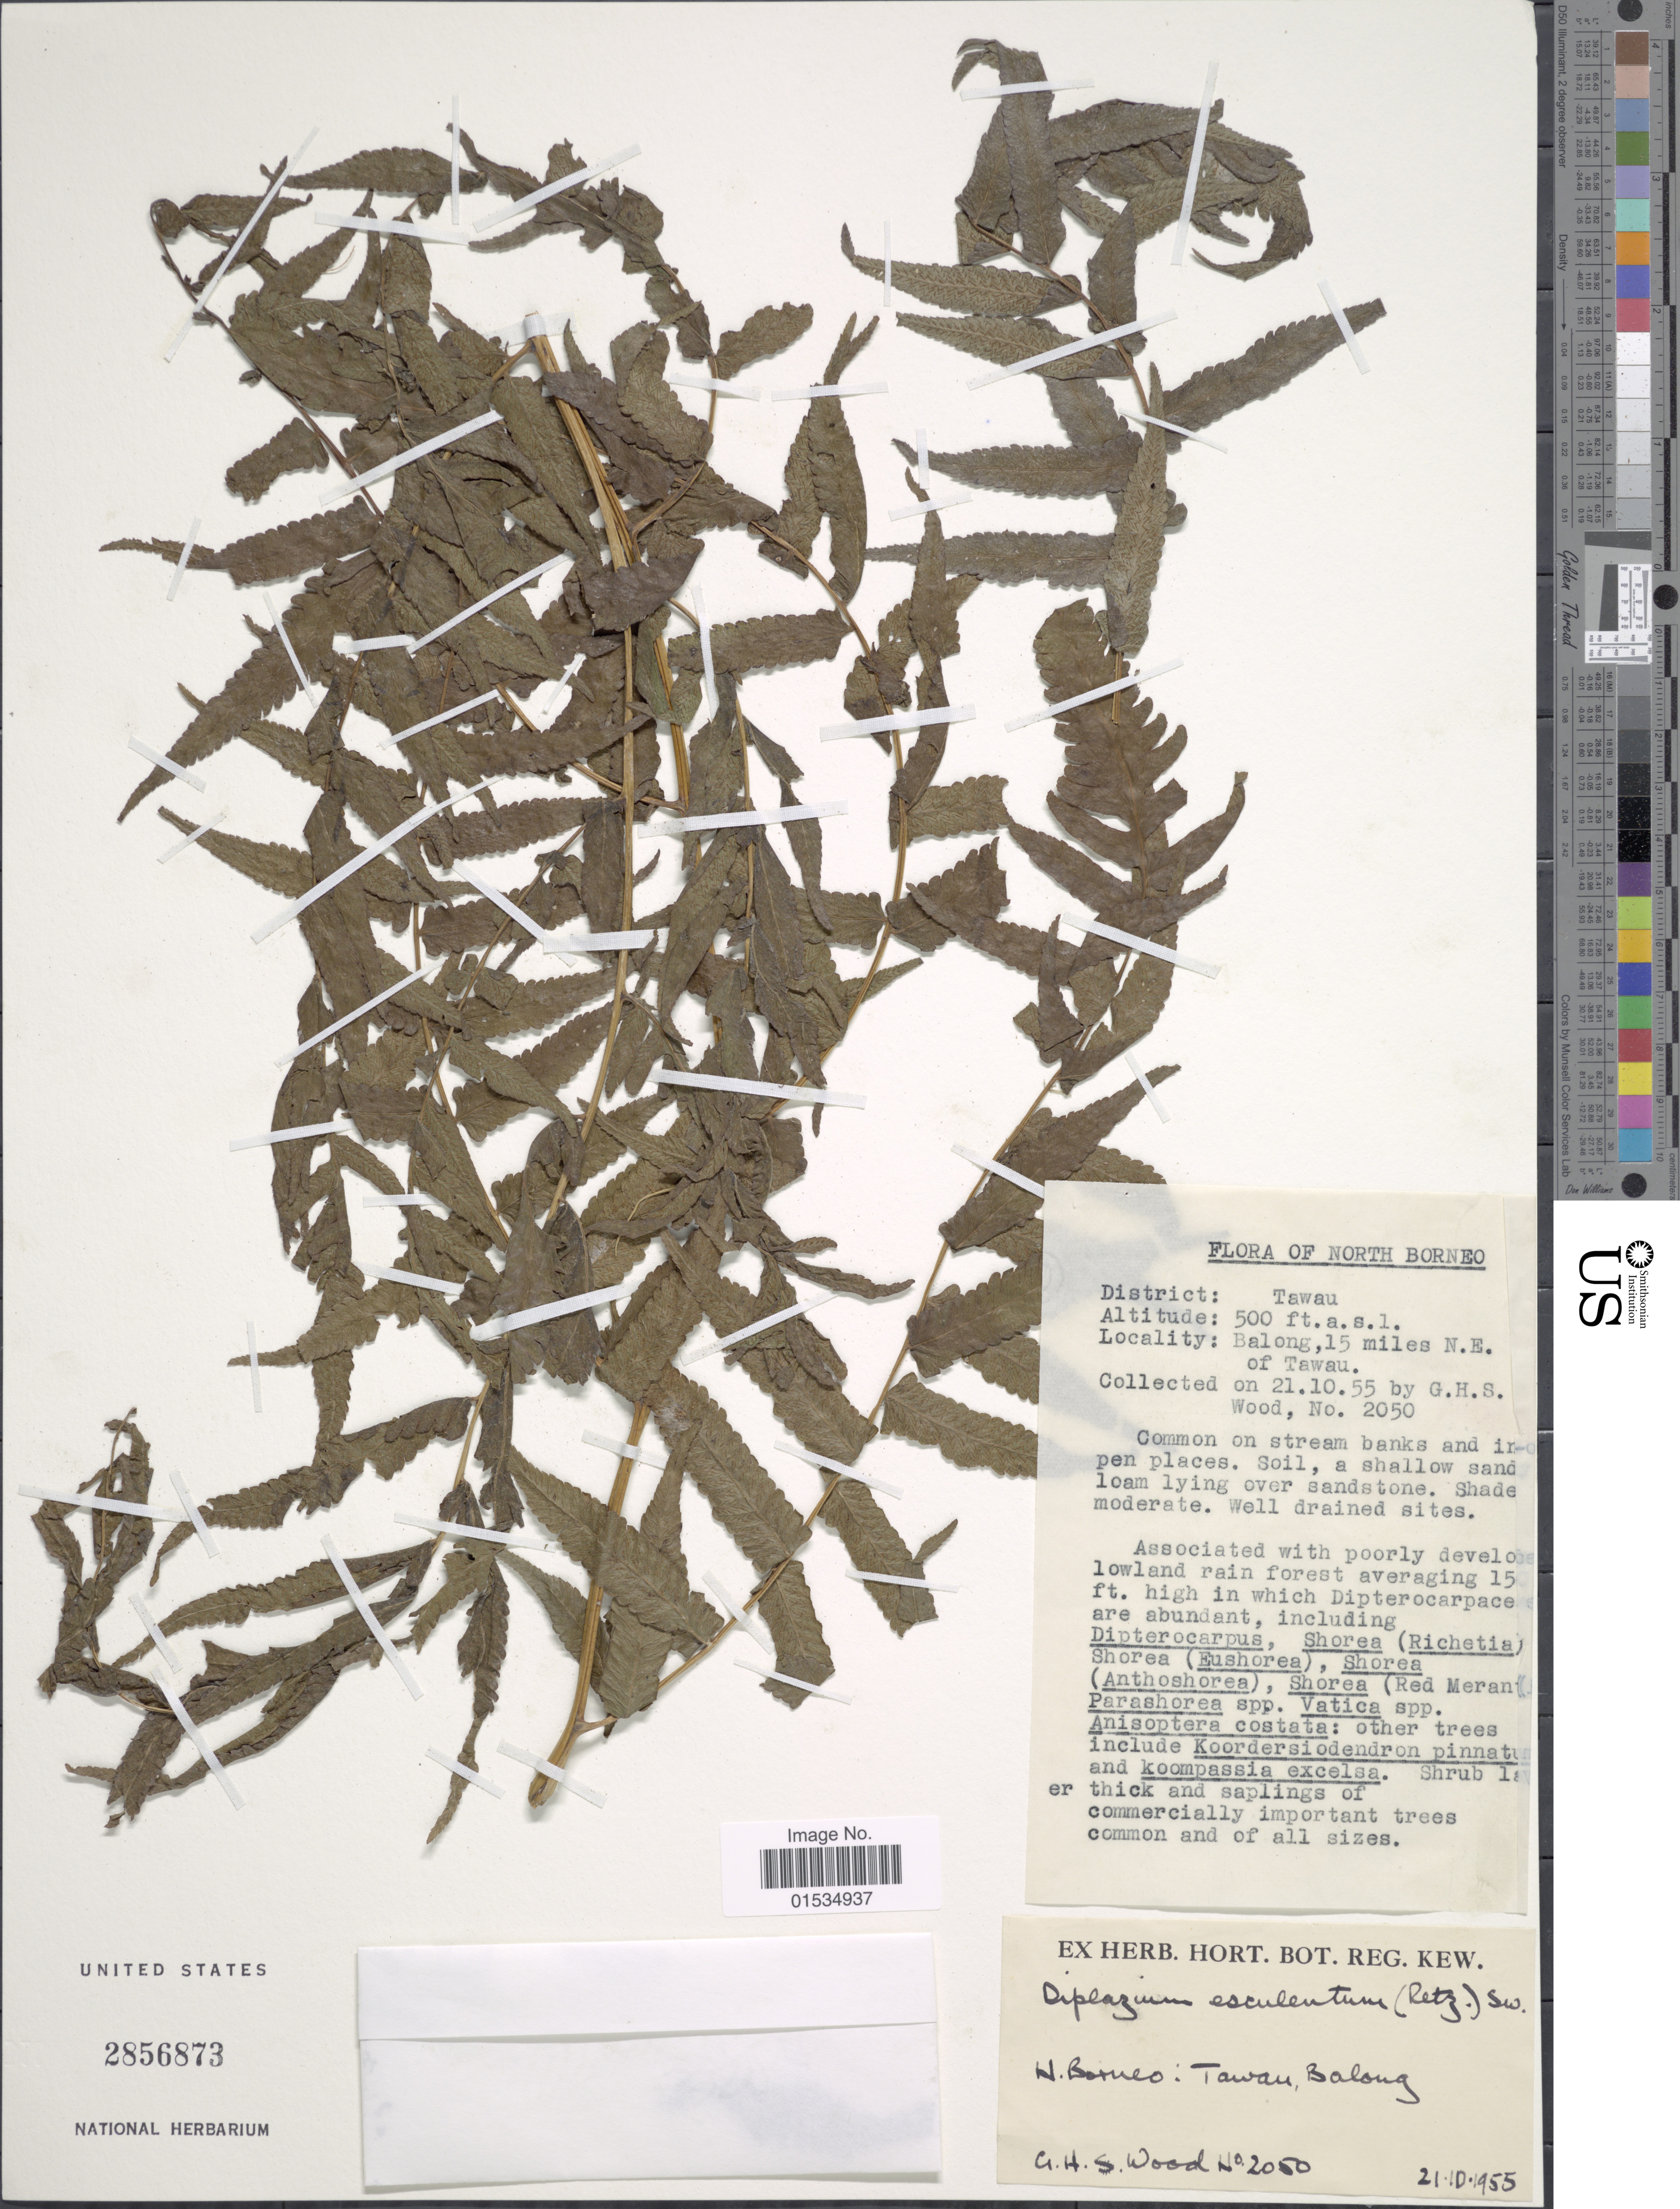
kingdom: Plantae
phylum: Tracheophyta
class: Polypodiopsida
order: Polypodiales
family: Athyriaceae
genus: Diplazium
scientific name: Diplazium esculentum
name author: (Retz.) Sw.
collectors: G. Wood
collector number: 2050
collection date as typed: Transcribed d/m/y: 21/10/55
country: Malaysia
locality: North Borneo, Balong, 15 miles N.E. of Tawau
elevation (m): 152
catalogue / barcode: US 2856873